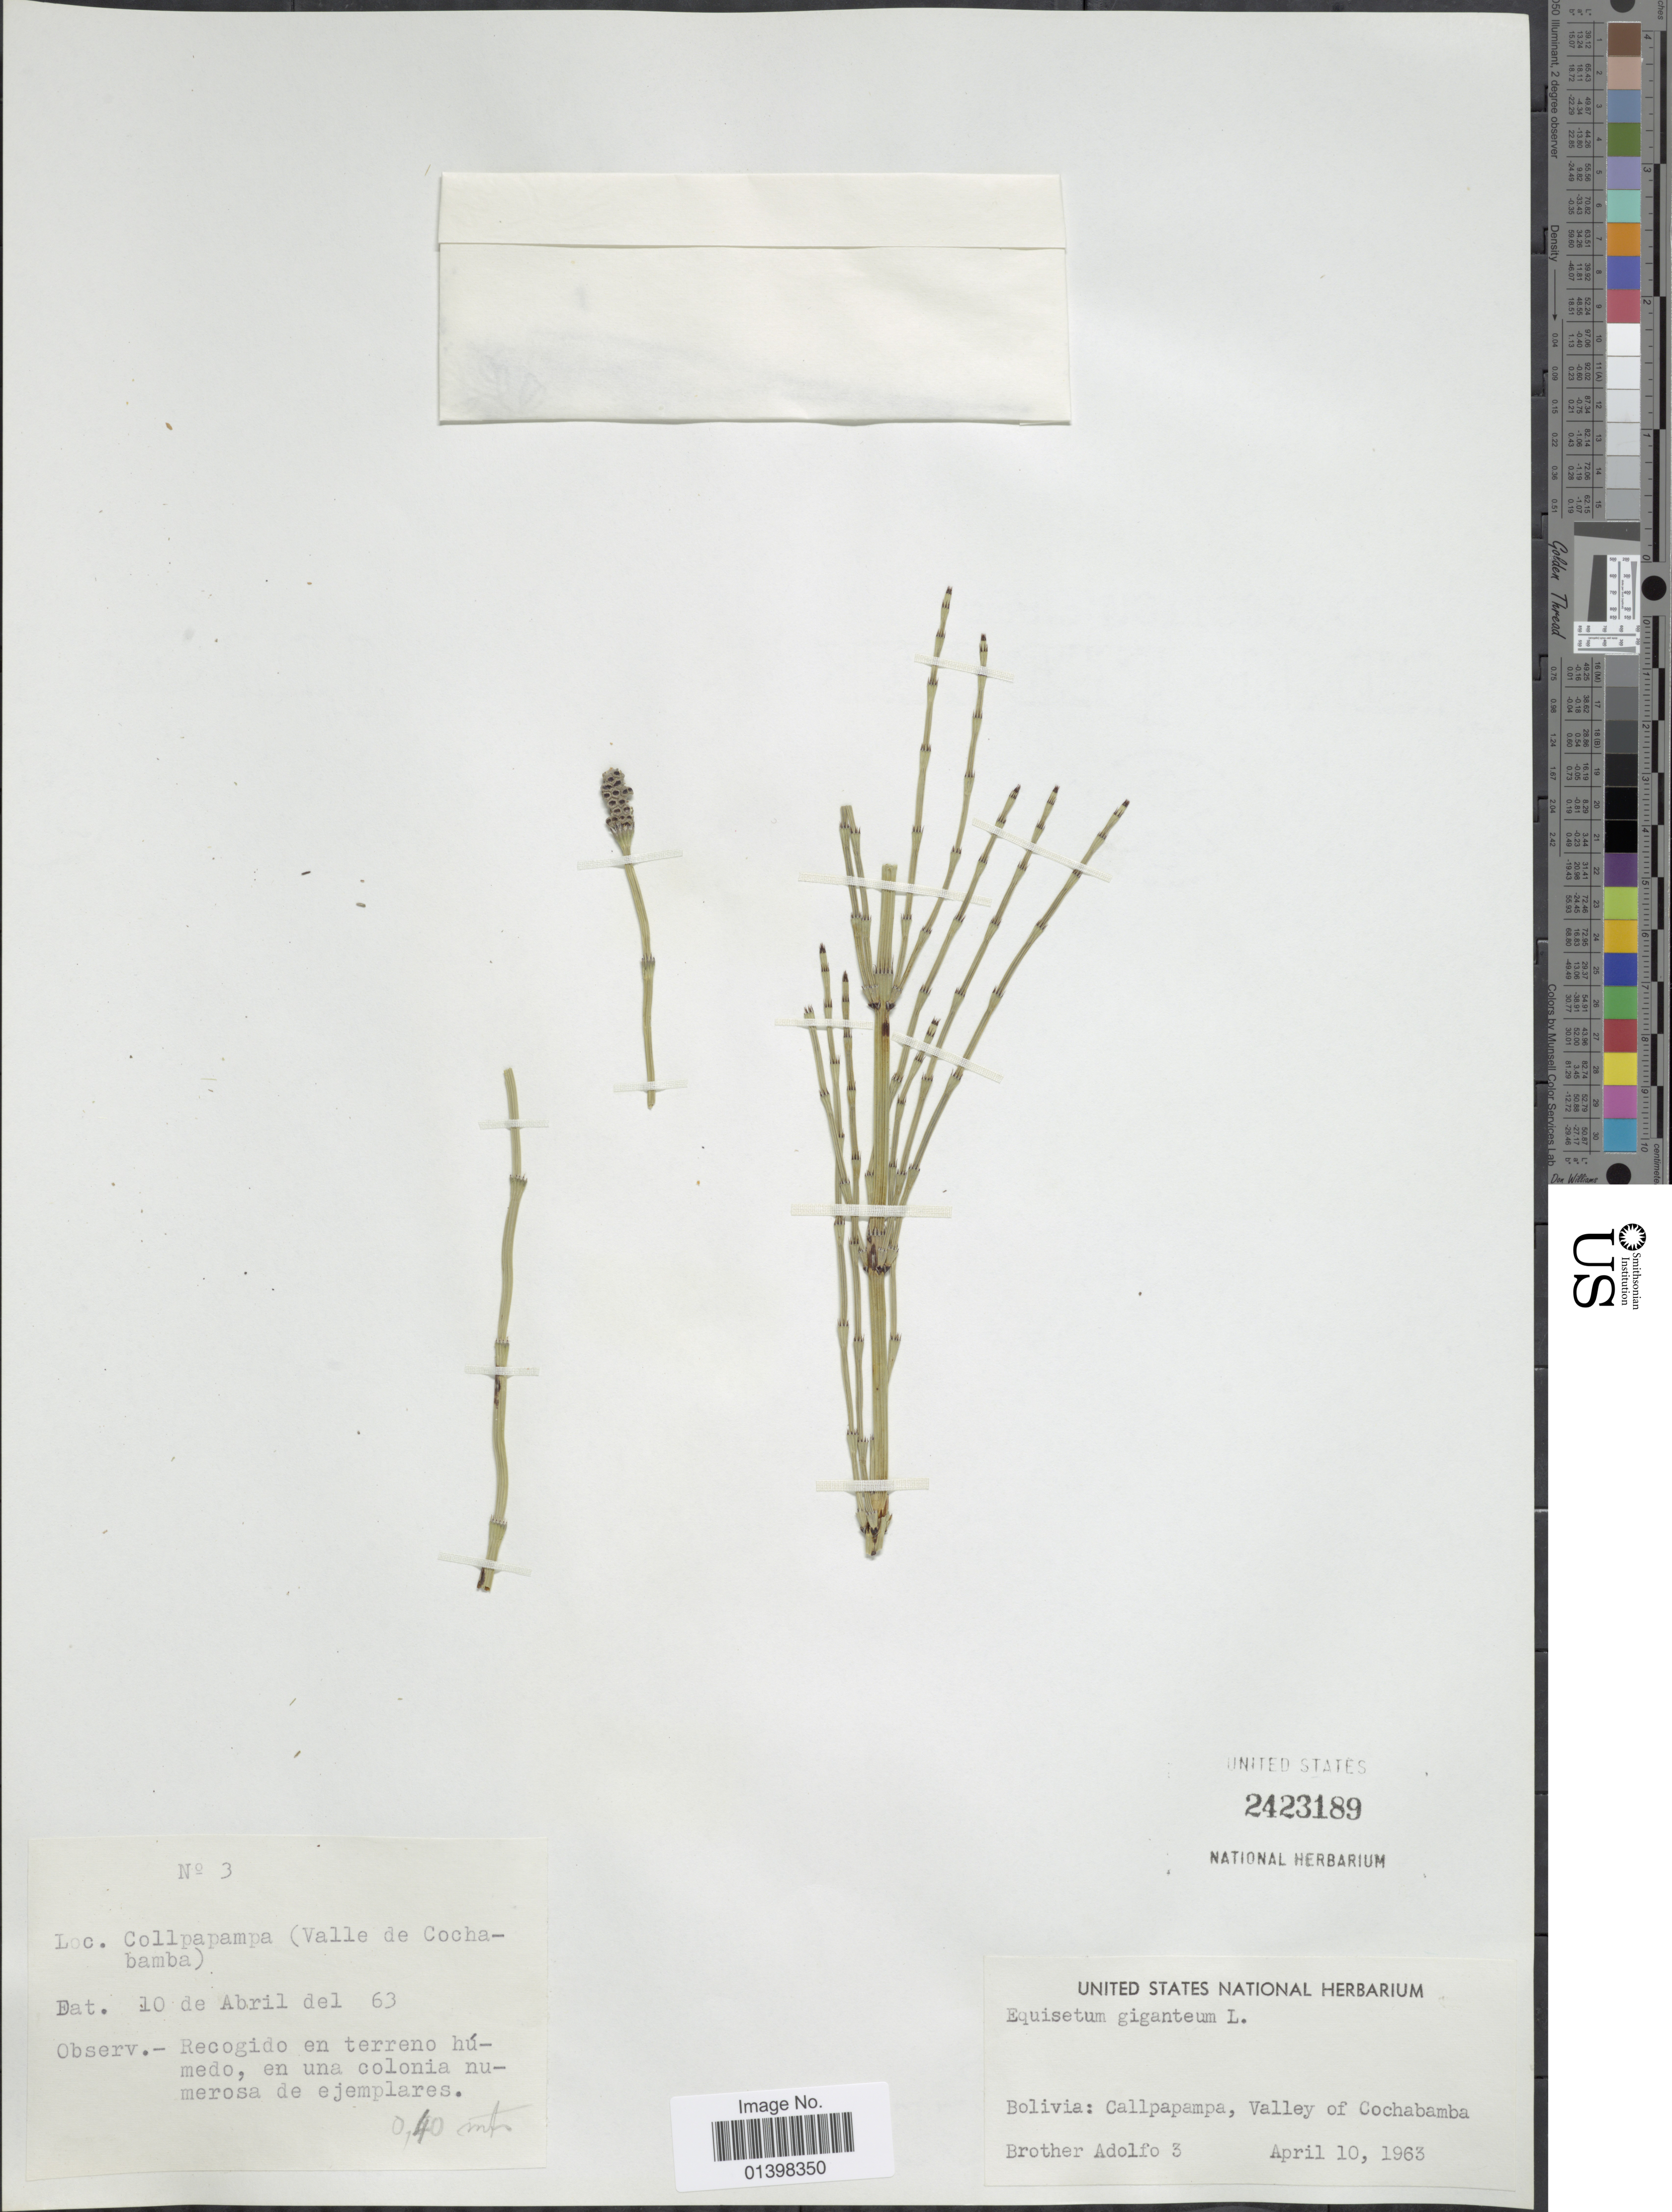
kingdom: Plantae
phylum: Tracheophyta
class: Polypodiopsida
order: Equisetales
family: Equisetaceae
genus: Equisetum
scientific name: Equisetum giganteum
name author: L.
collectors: Bro. Adolfo M.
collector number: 3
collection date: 1963-04-10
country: Bolivia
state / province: Cochabamba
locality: Callapapampa, valley of Cochabamba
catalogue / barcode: US 2423189